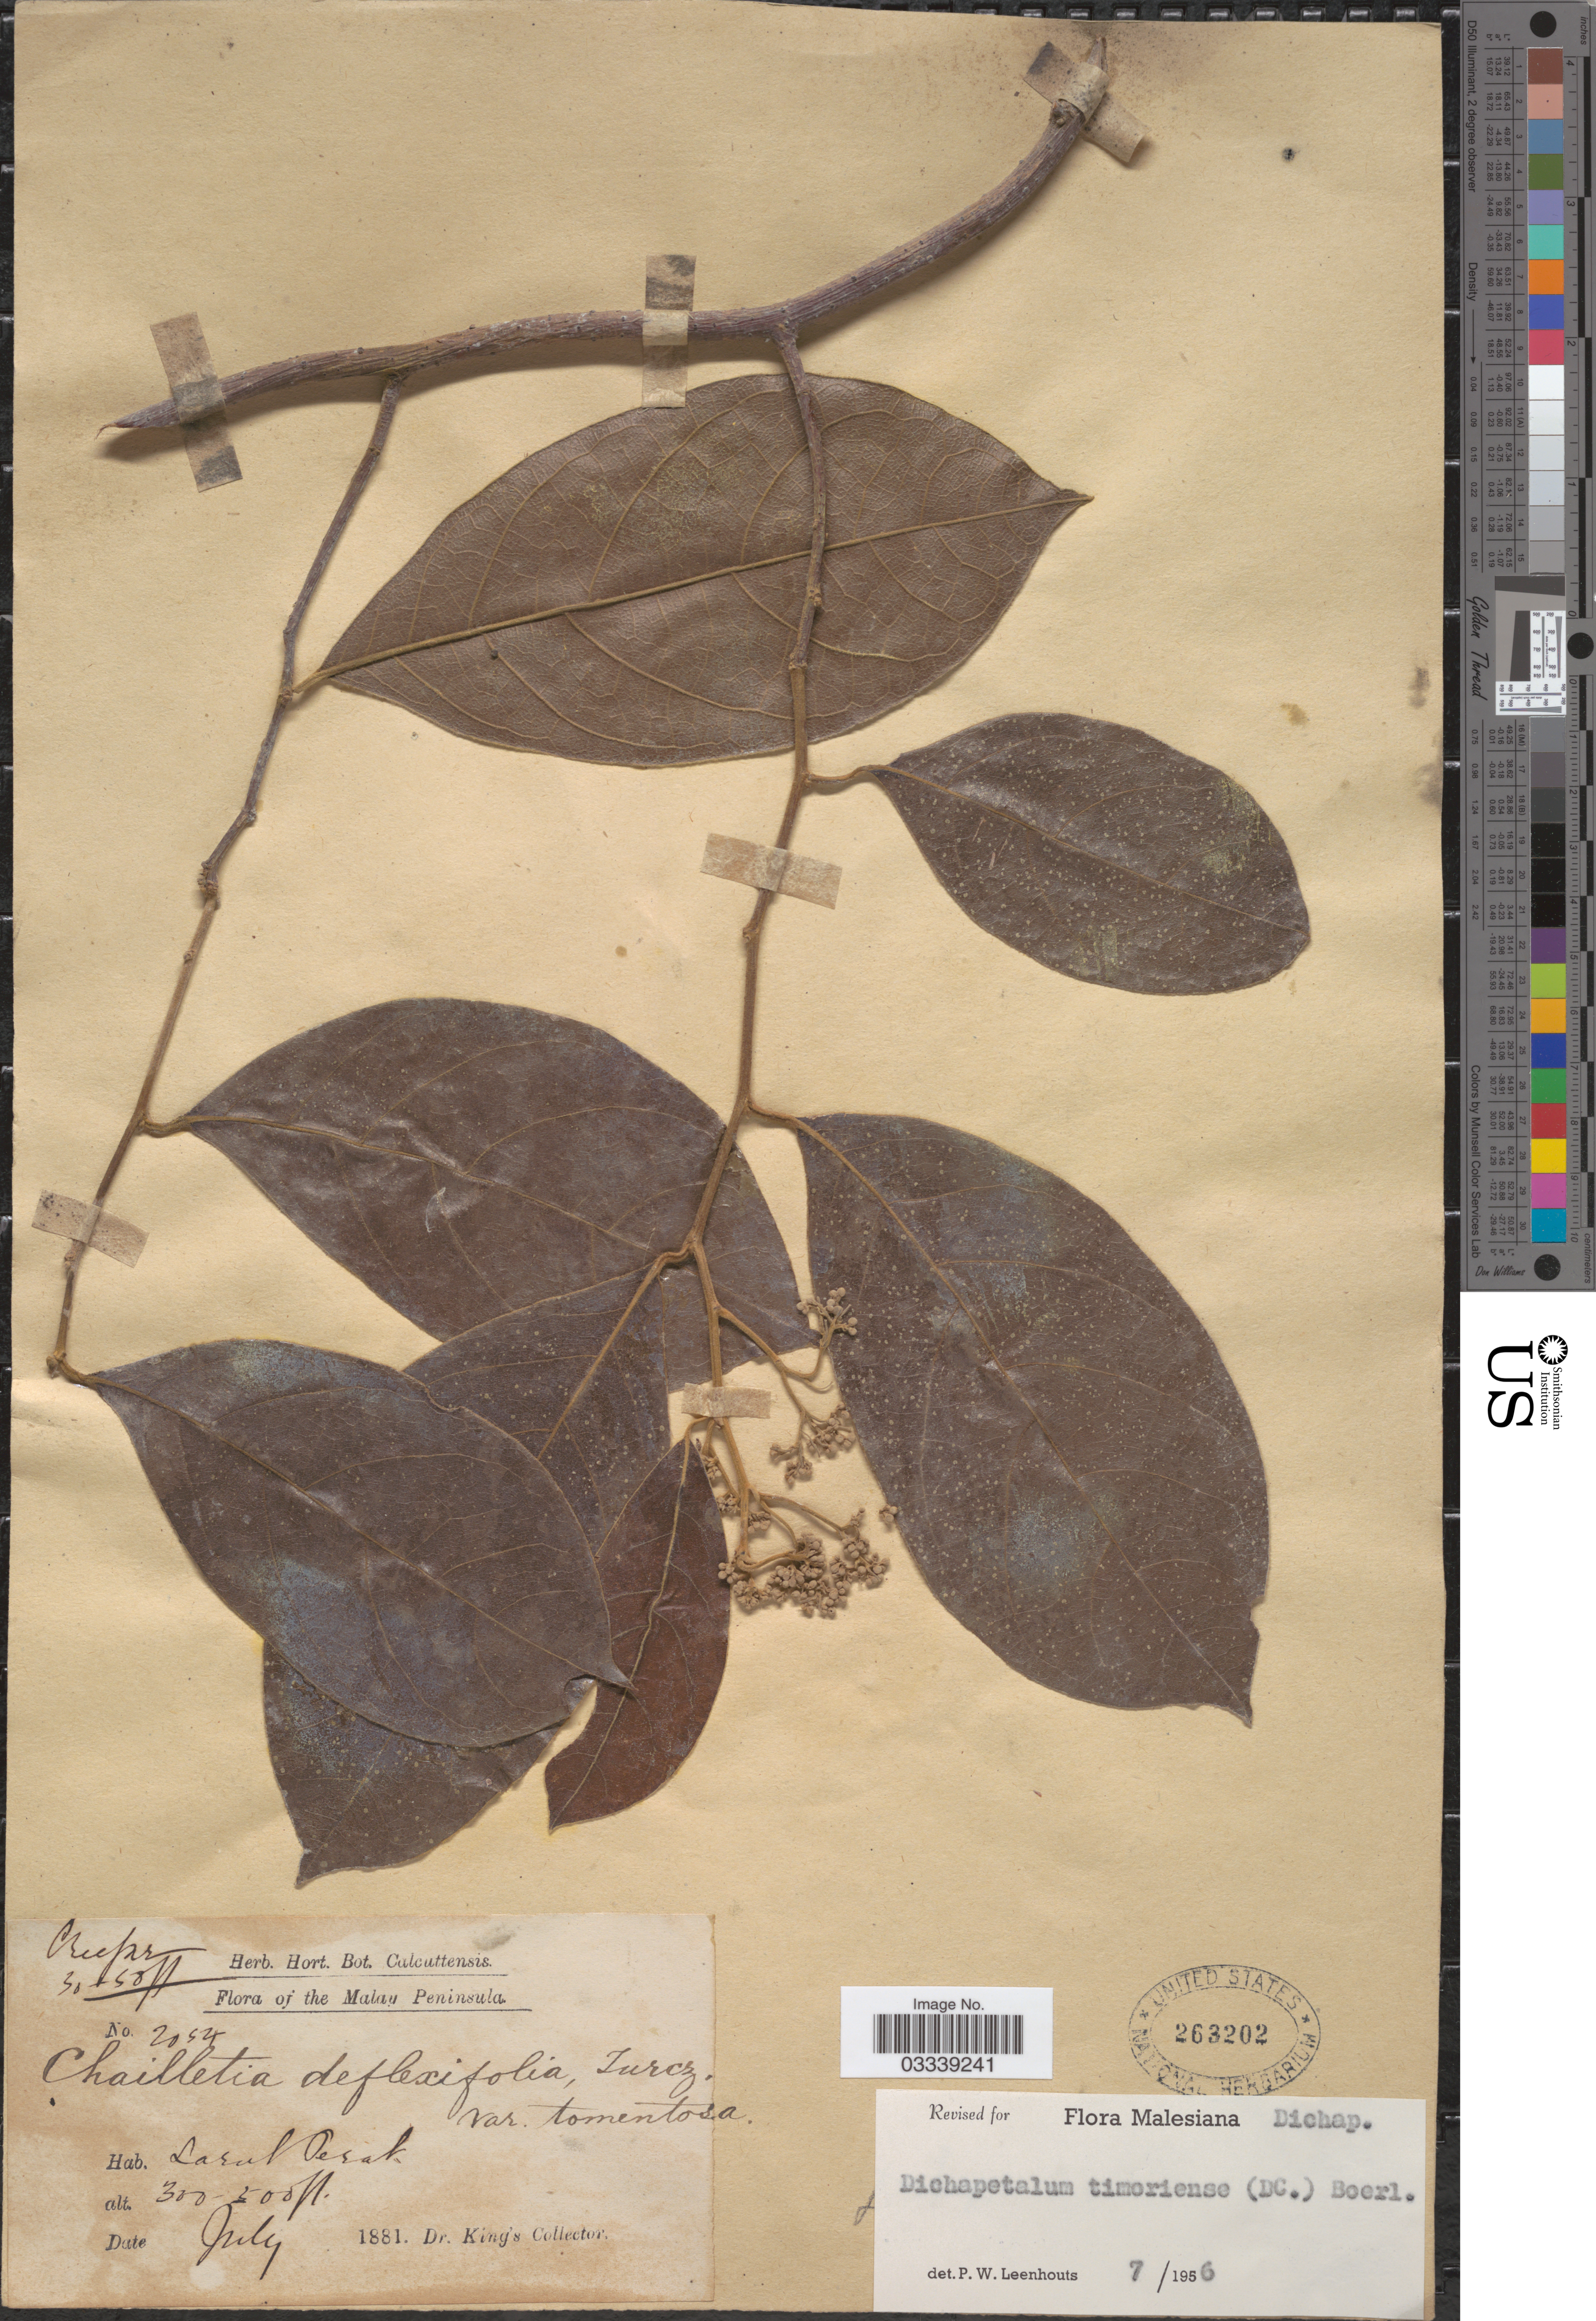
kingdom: Plantae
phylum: Tracheophyta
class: Magnoliopsida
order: Malpighiales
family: Dichapetalaceae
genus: Dichapetalum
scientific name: Dichapetalum timoriense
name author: (DC.) Boerl.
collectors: Dr. King's collector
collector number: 2054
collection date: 1881-07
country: Malaysia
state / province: Perak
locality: Malay Peninsula, Laruk.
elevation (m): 91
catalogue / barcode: US 263202